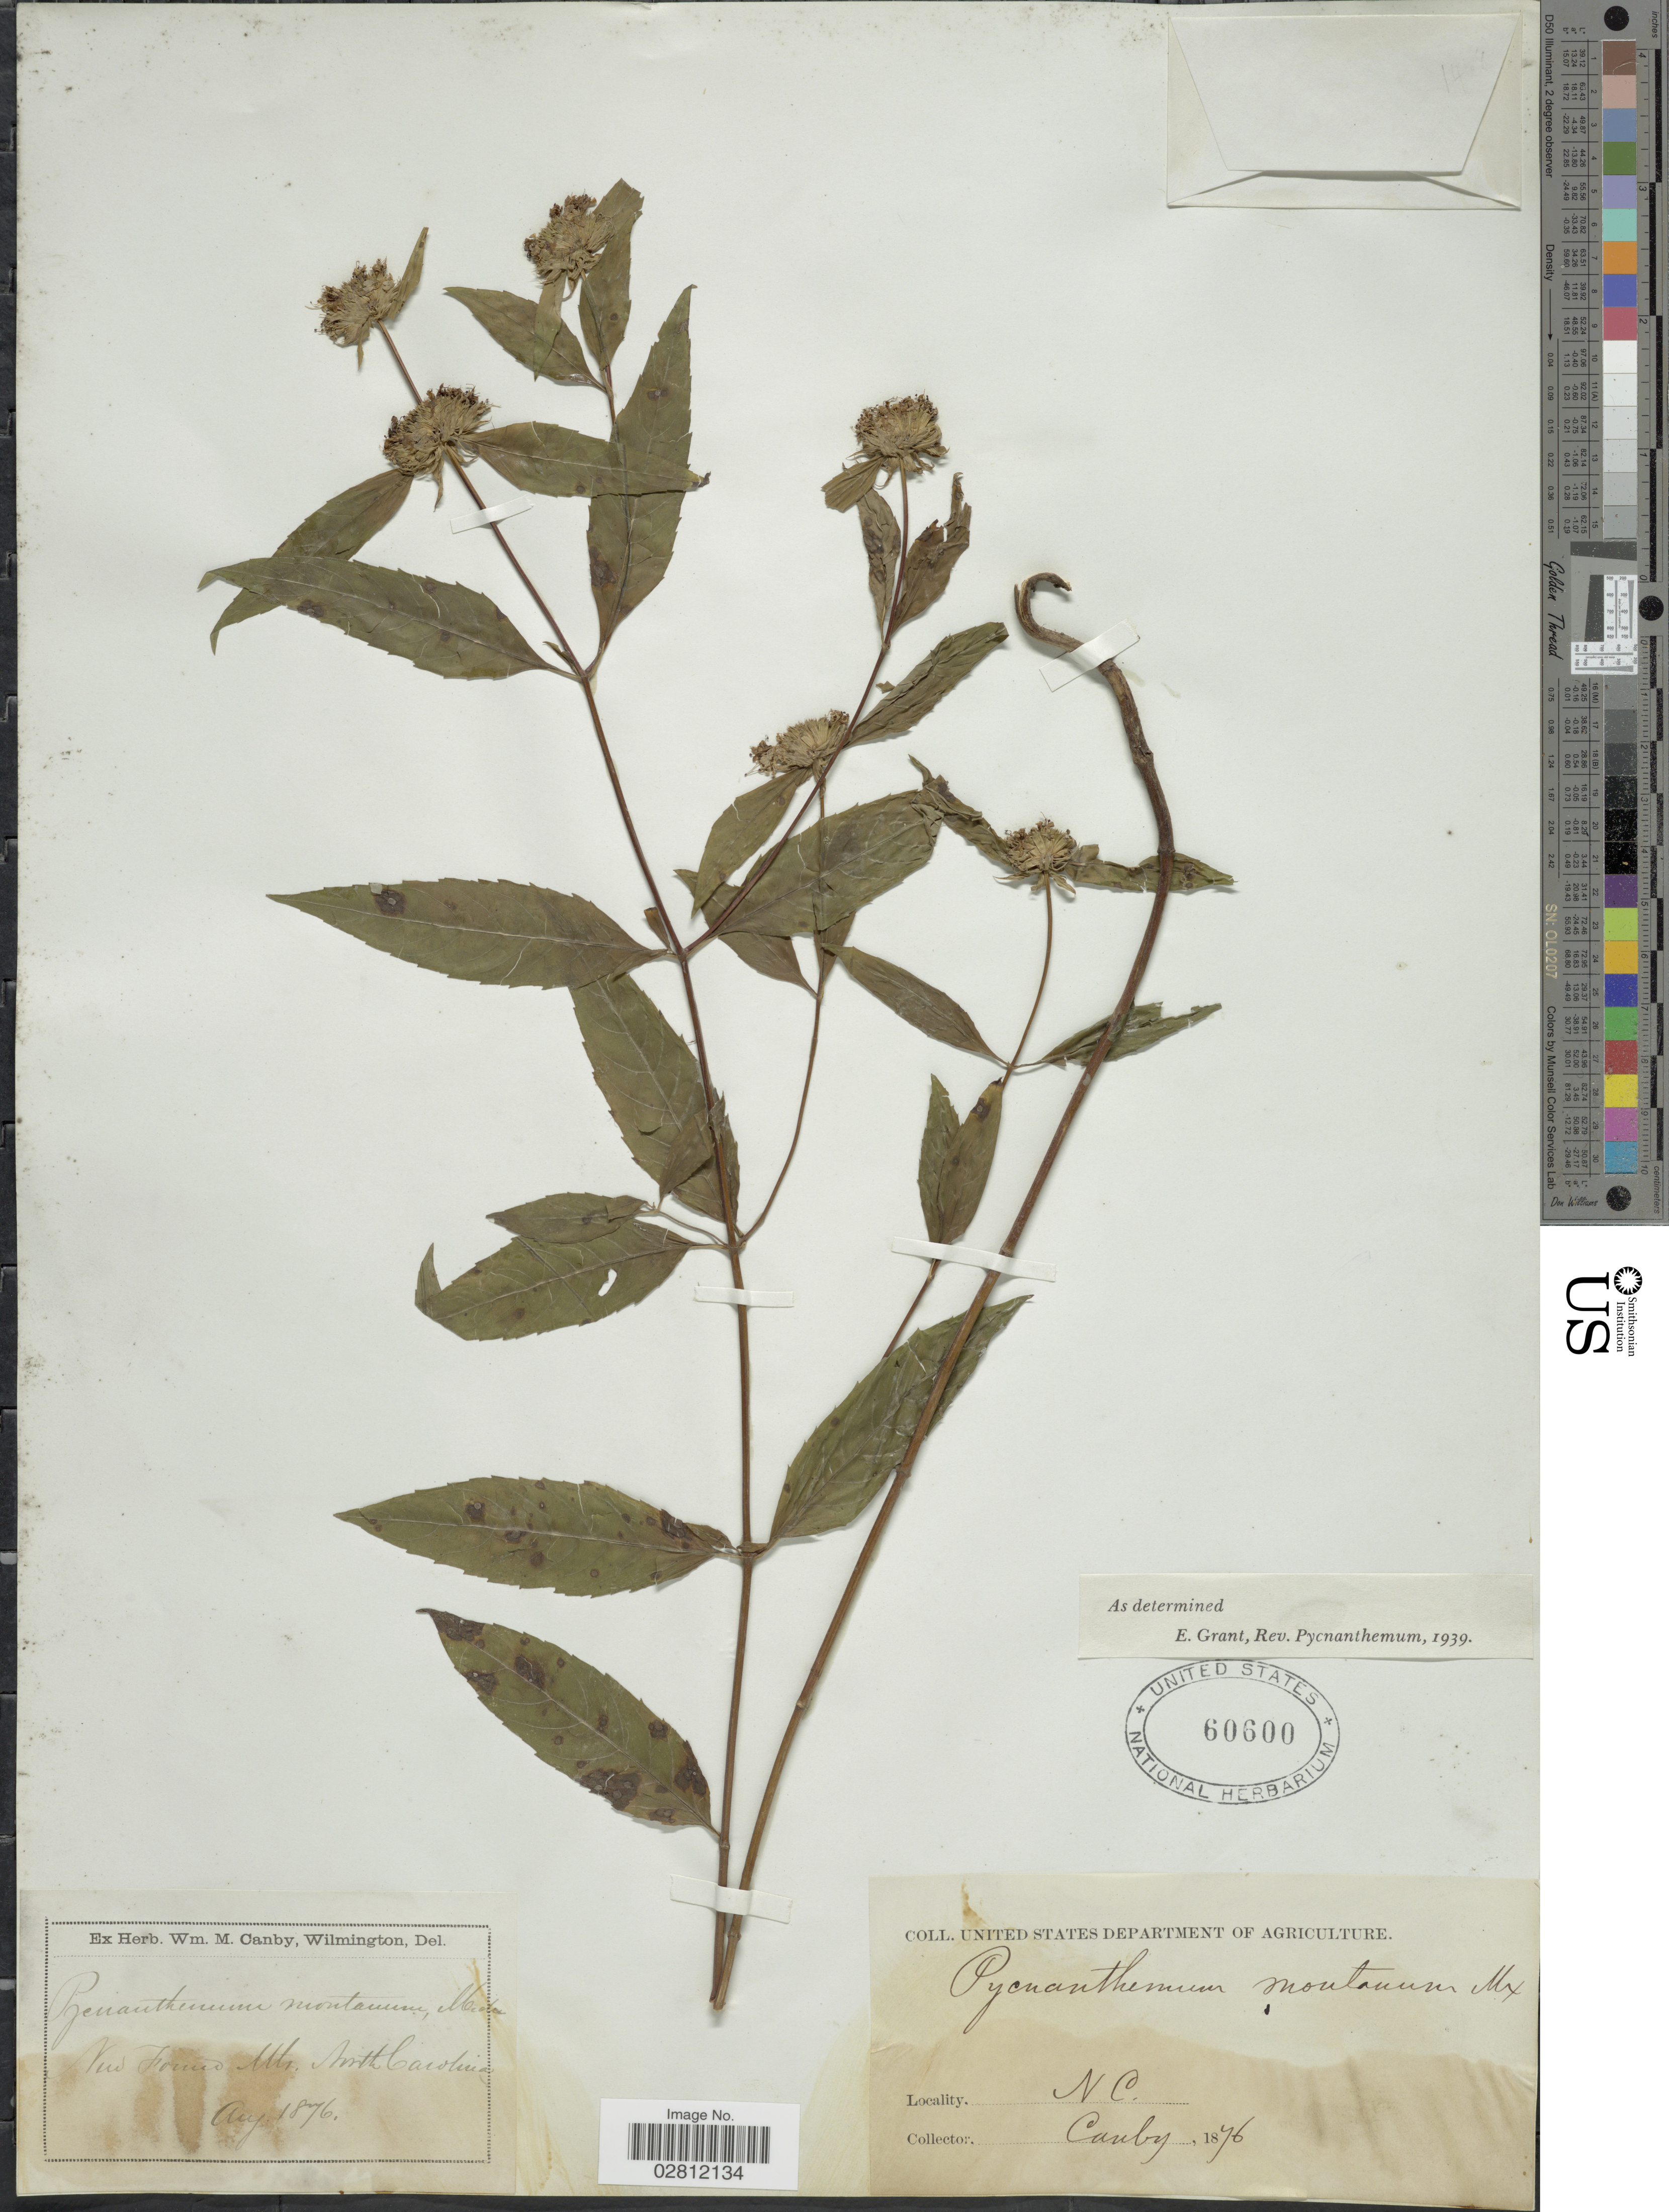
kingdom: Plantae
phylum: Tracheophyta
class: Magnoliopsida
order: Lamiales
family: Lamiaceae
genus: Pycnanthemum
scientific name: Pycnanthemum montanum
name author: Michx.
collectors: W. M. Canby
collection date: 1876-08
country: United States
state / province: North Carolina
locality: New Found Mts.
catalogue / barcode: US 60600